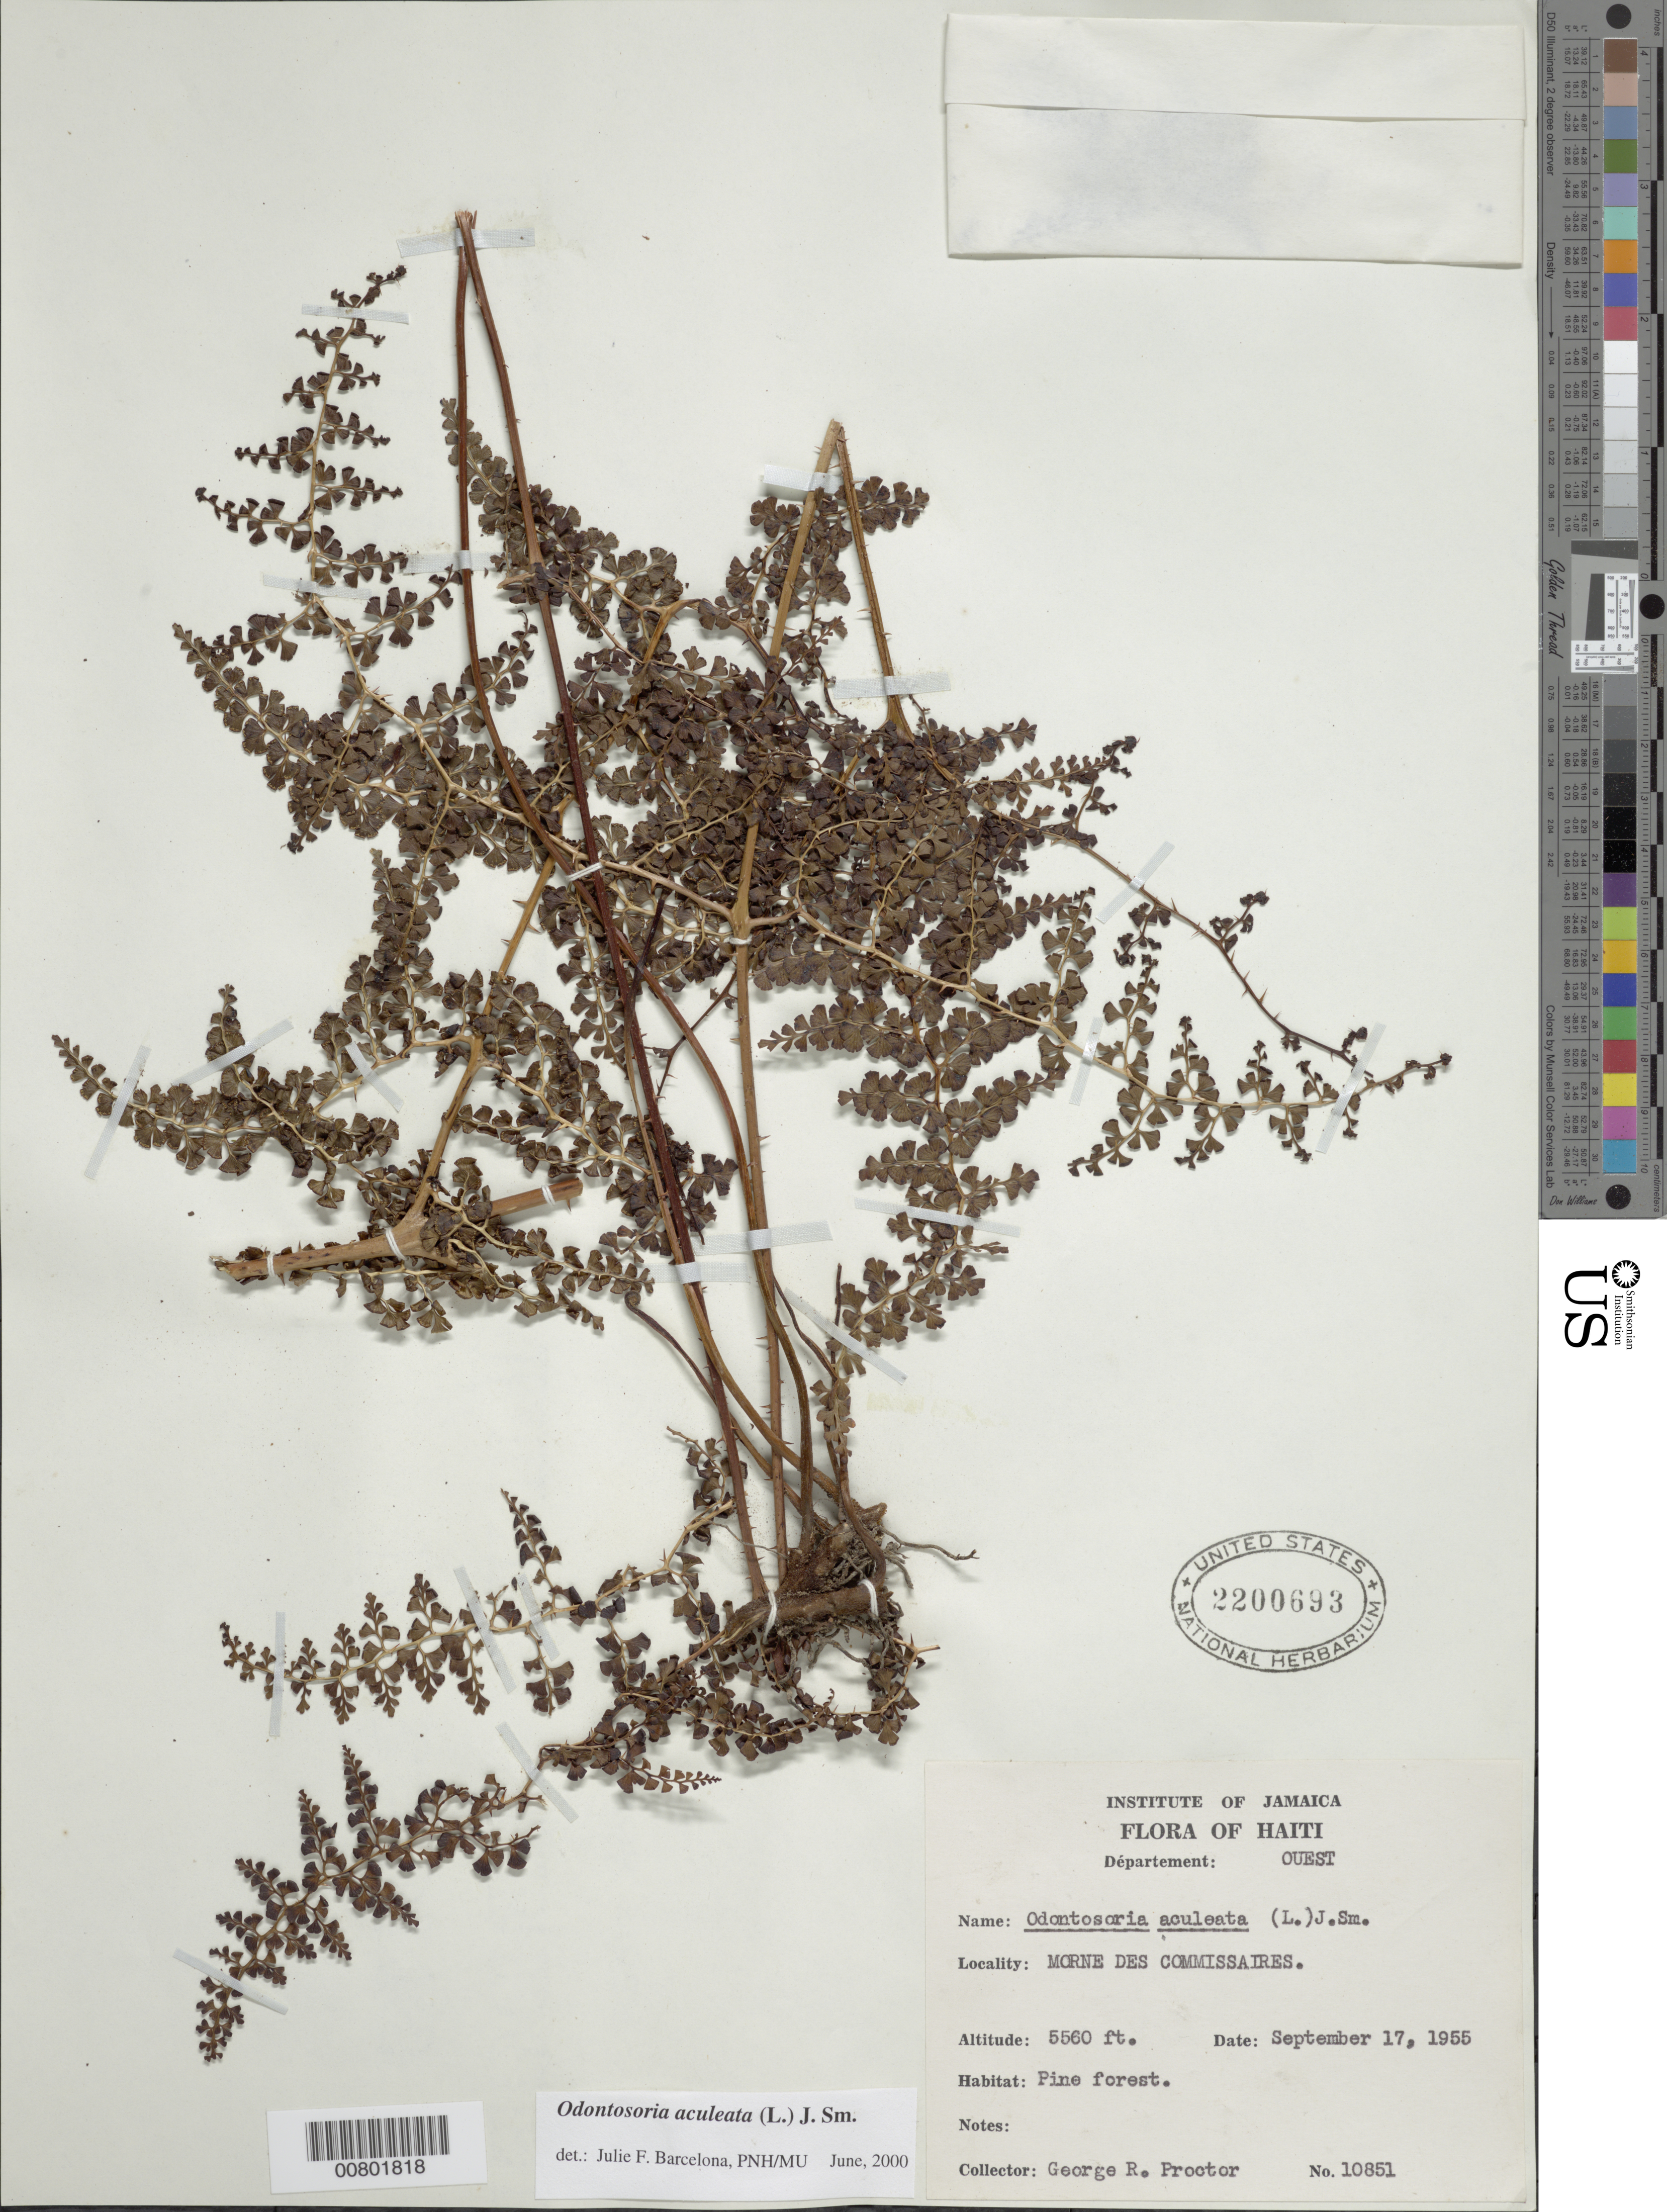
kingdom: Plantae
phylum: Tracheophyta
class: Polypodiopsida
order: Polypodiales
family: Lindsaeaceae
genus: Odontosoria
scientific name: Odontosoria aculeata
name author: (L.) J. Sm.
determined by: Barcelona, J. F.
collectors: G. R. Proctor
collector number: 10851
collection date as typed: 17 Sep 1955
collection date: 1955-09-17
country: Haiti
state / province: Ouest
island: Hispaniola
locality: Morne des Commissaires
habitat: Pine forest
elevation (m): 1695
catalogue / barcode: US 2200693